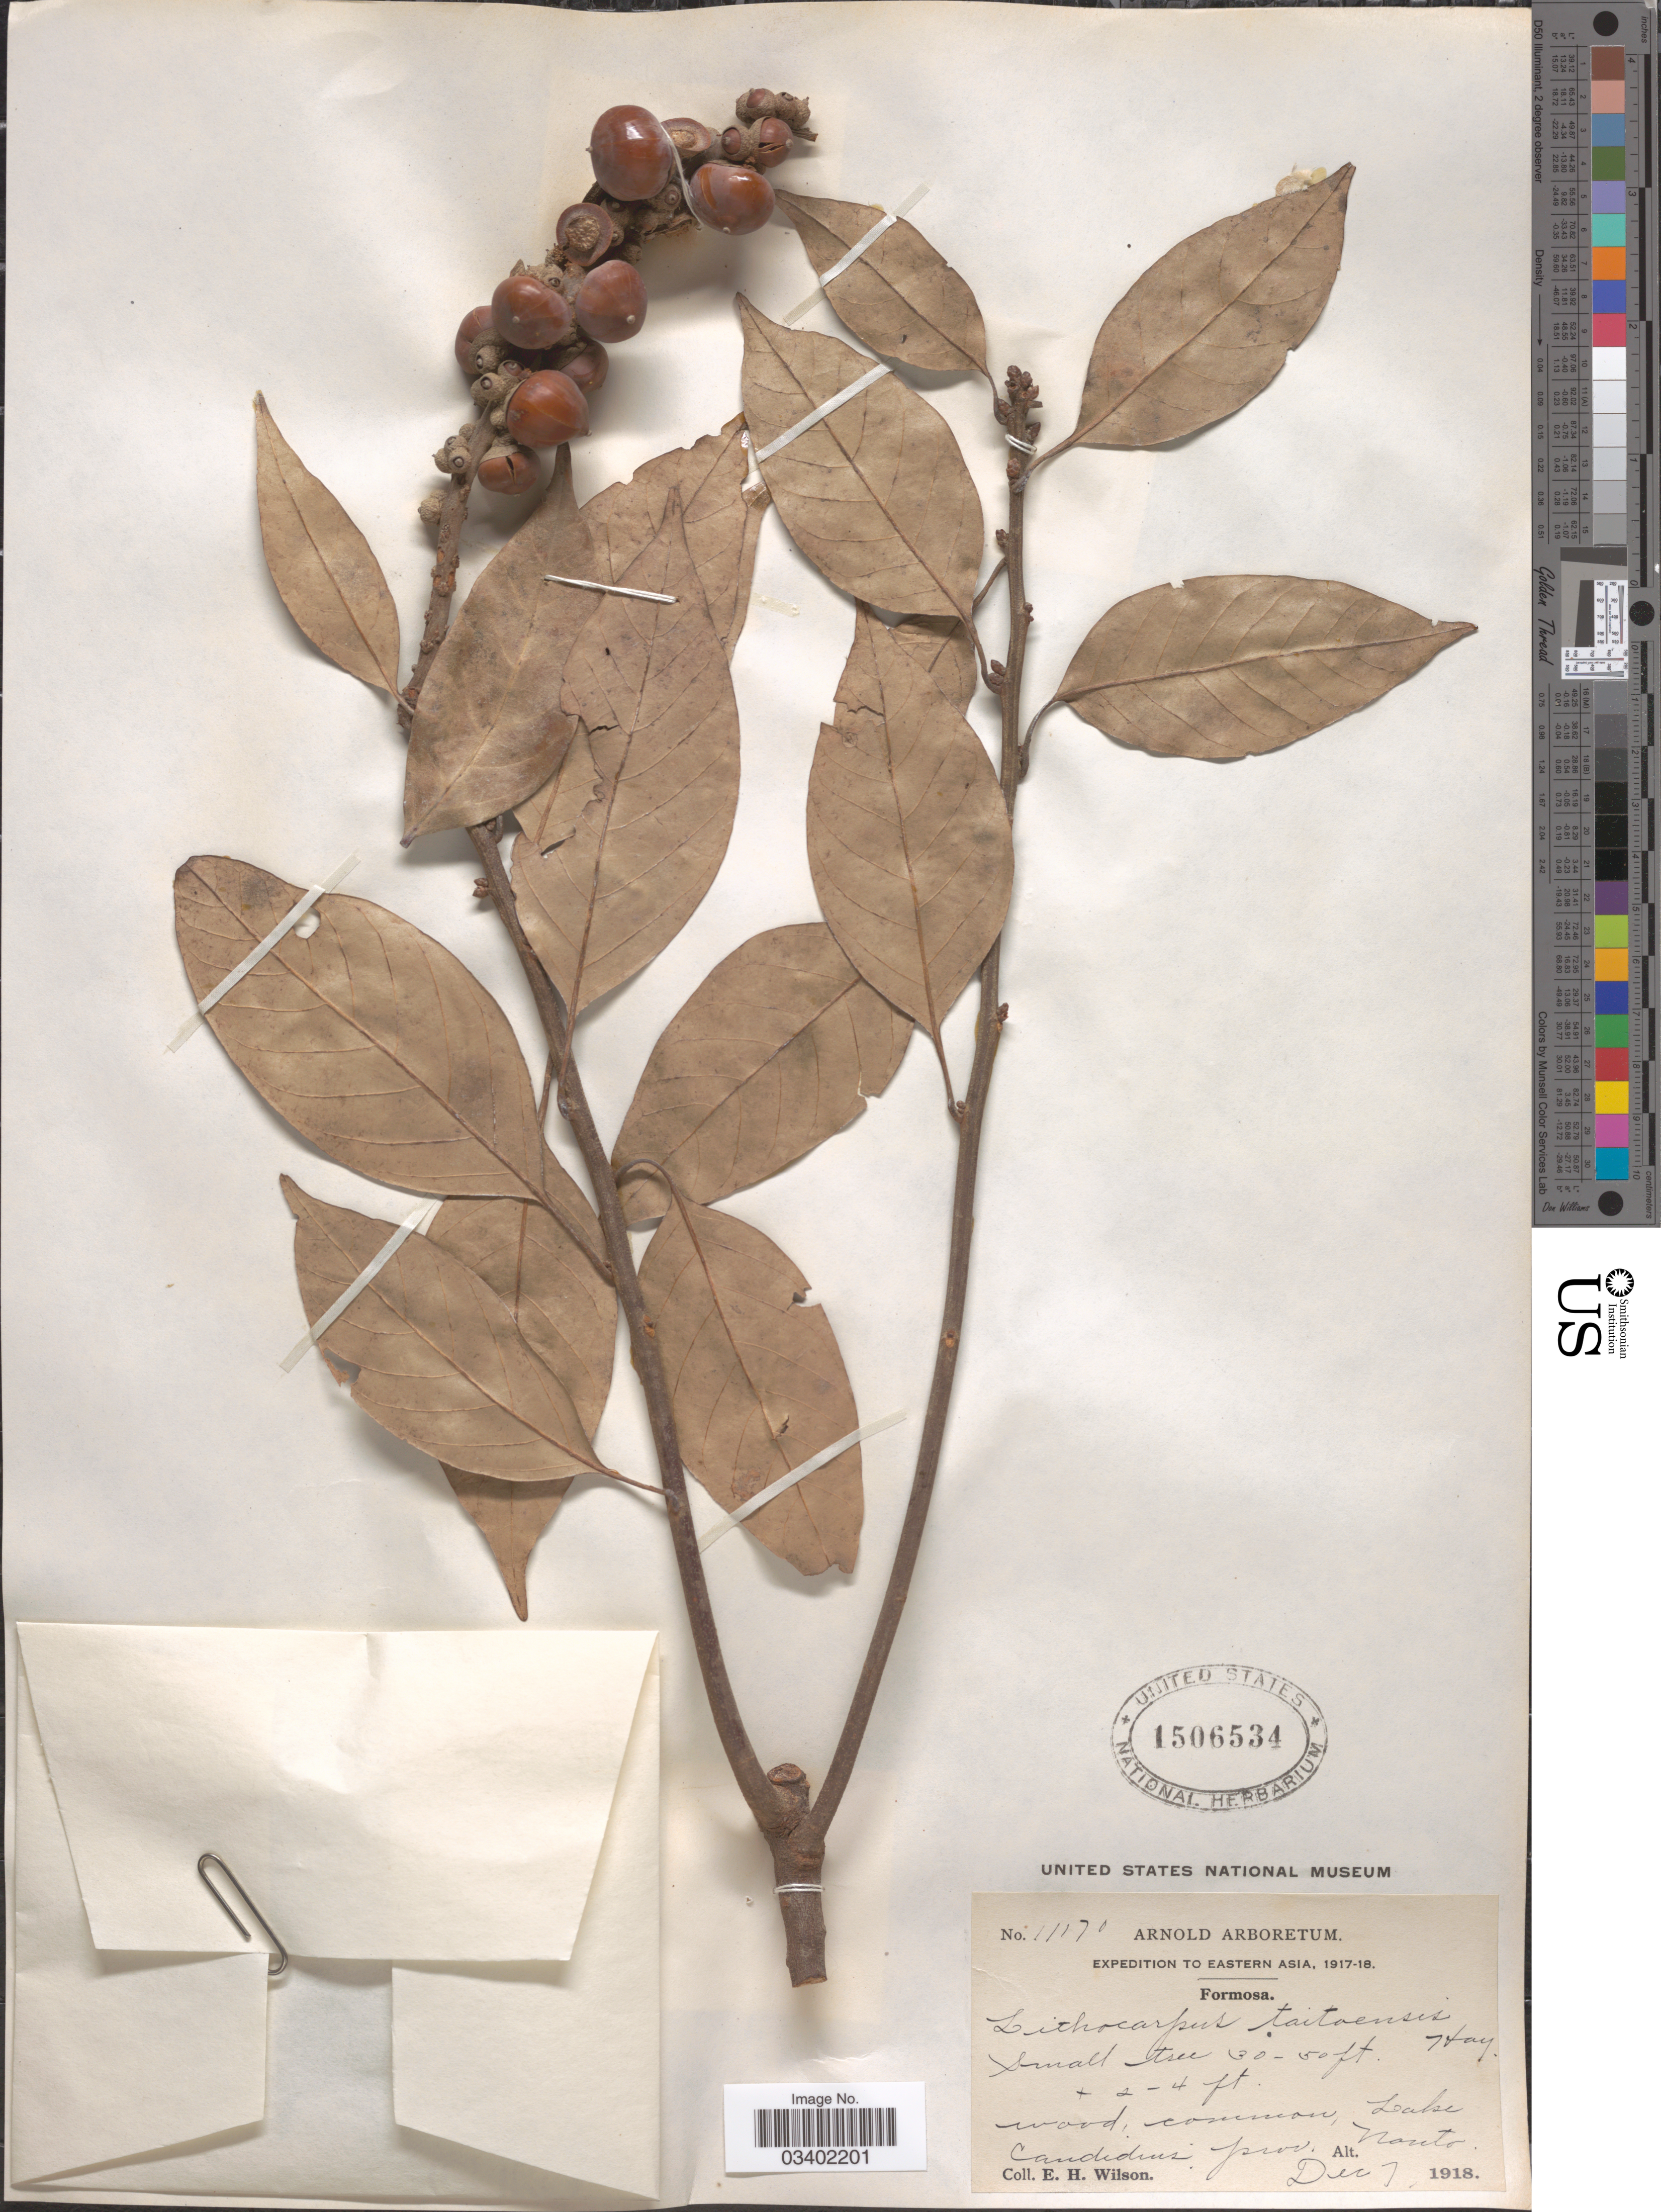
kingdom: Plantae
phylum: Tracheophyta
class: Magnoliopsida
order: Fagales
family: Fagaceae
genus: Lithocarpus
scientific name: Lithocarpus ternaticupulus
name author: (Hayata) Hayata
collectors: E. Wilson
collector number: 11170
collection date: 1918-12-07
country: Taiwan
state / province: Nantou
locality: Formosa. Lake Candidius, prov. Nanto.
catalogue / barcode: US 1506534